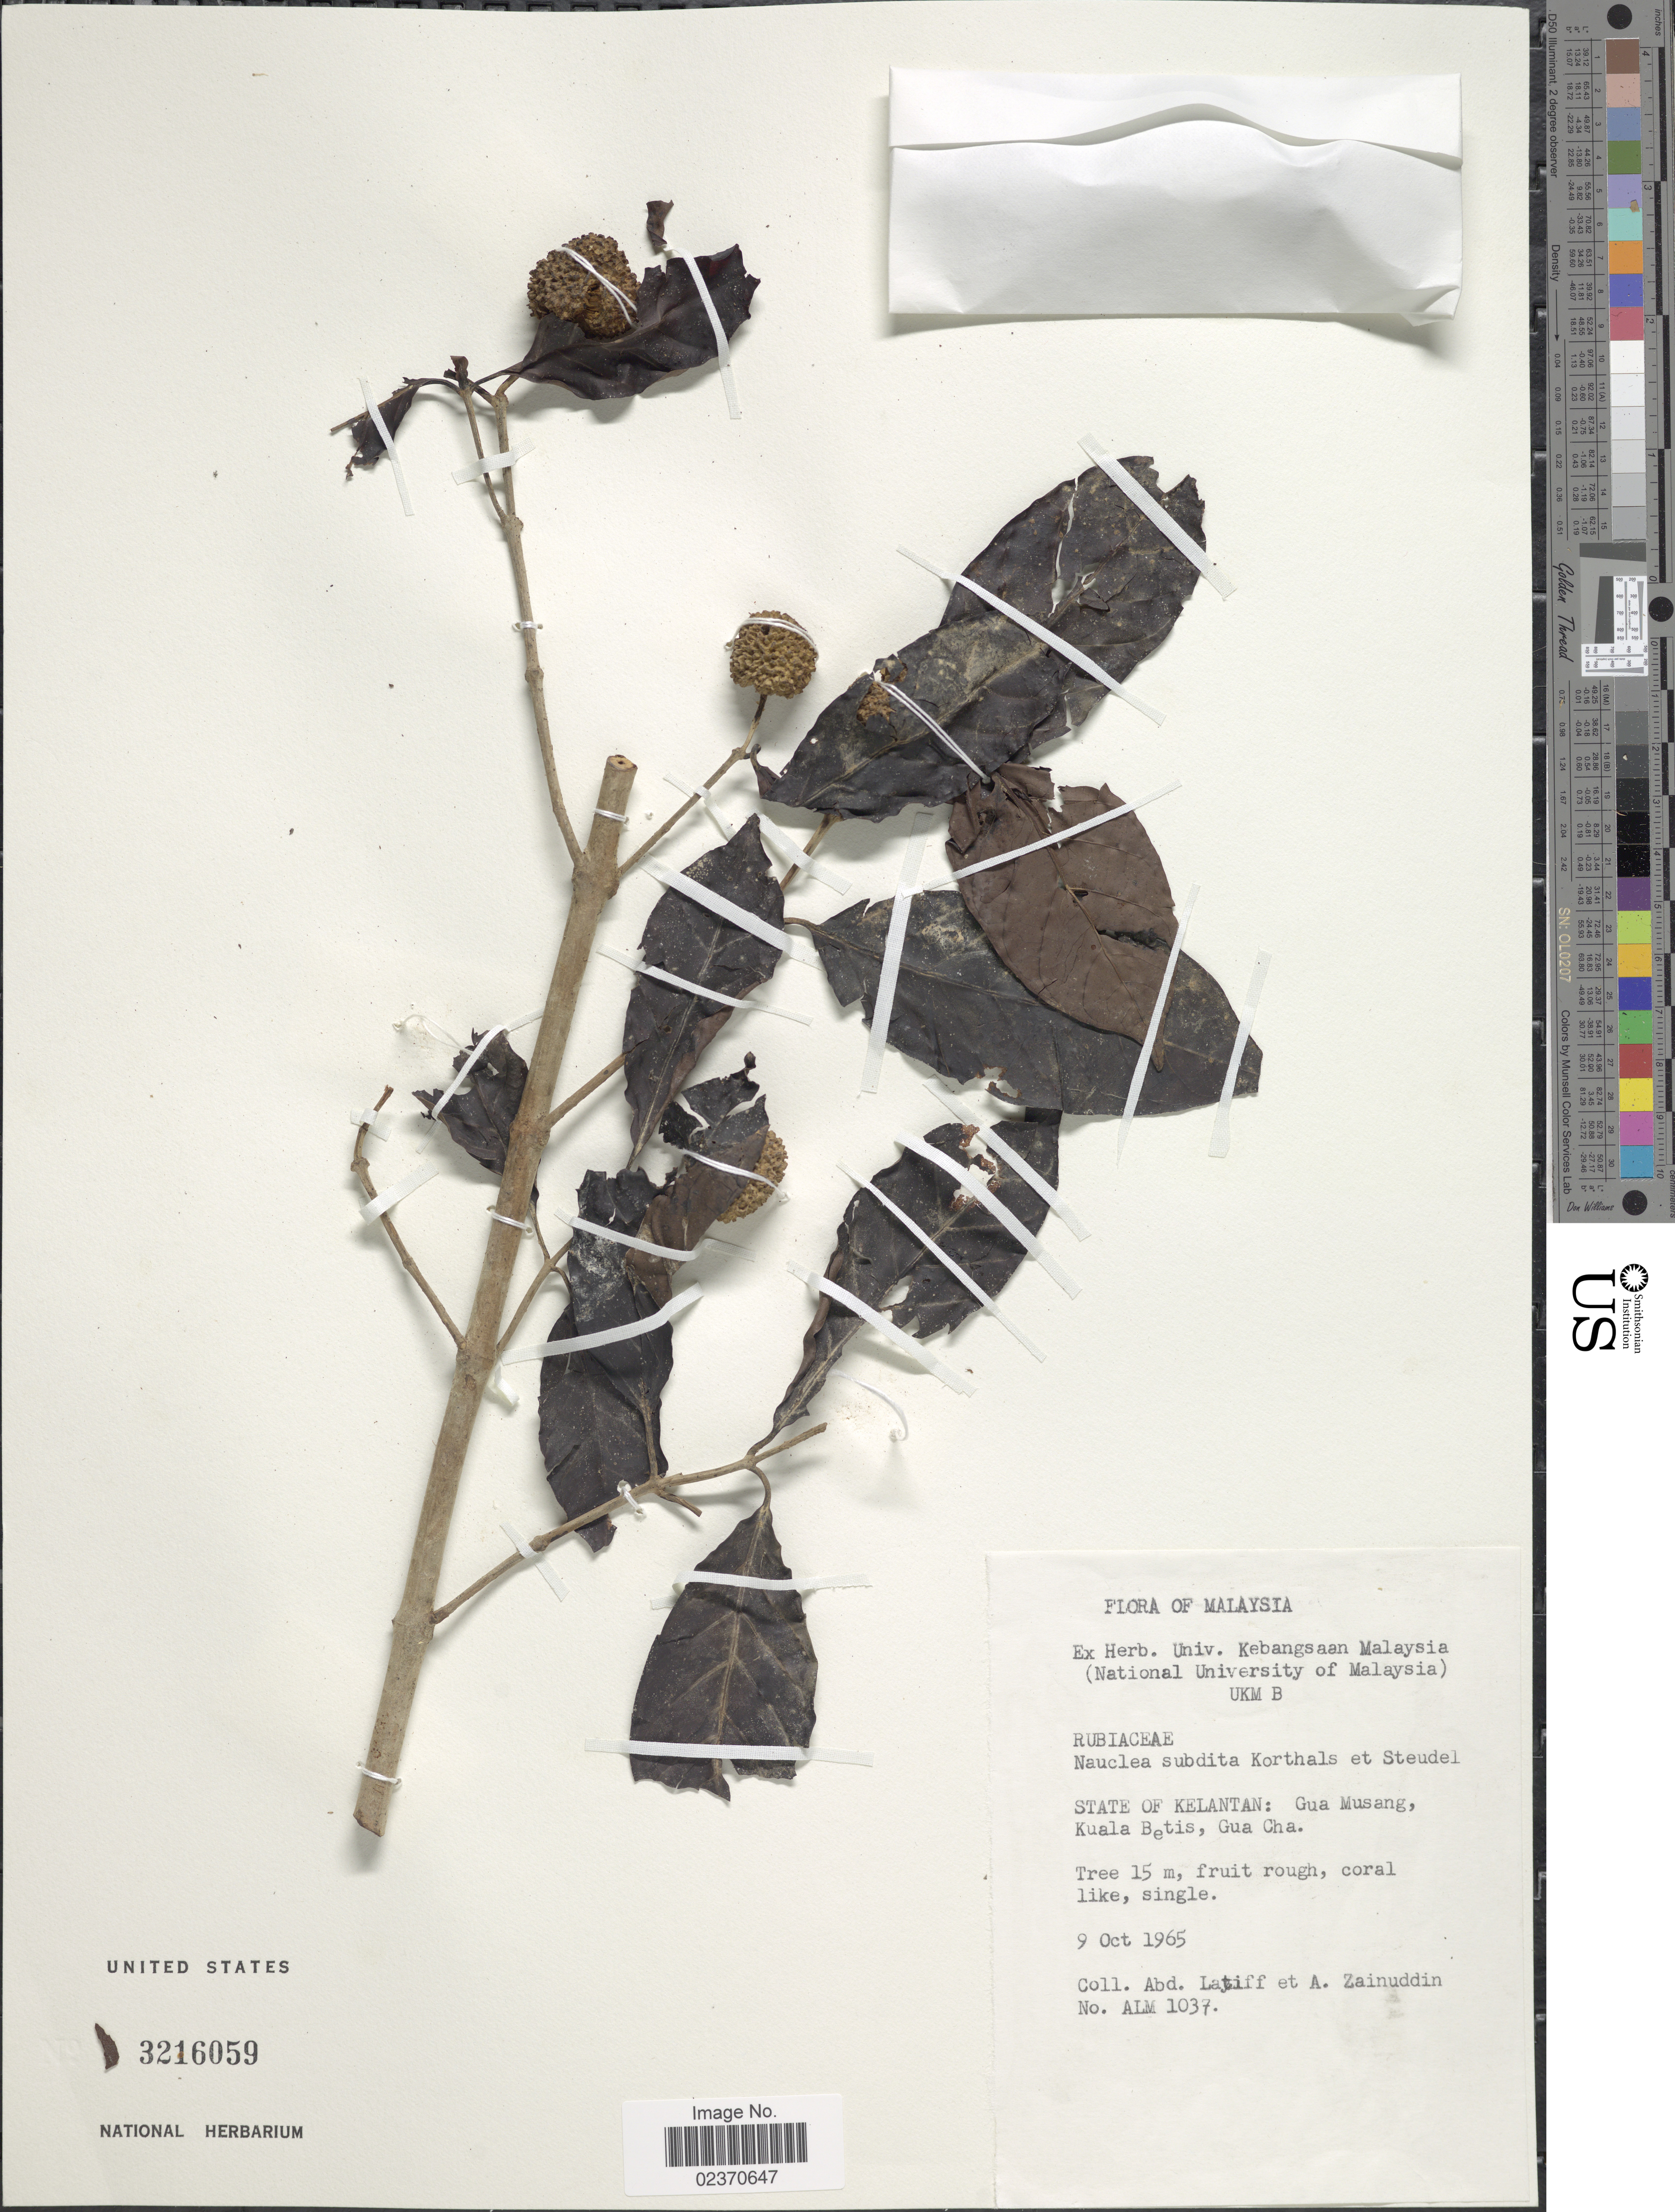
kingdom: Plantae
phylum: Tracheophyta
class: Magnoliopsida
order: Gentianales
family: Rubiaceae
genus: Nauclea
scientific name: Nauclea subdita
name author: Steud.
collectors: A. Latiff & A. Zainuddin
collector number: ALM 1037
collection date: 1965-10-09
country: Malaysia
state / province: Kelantan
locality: State of Kelantan: Gua Musang, Kuala Betis, Gua Cha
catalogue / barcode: US 3216059